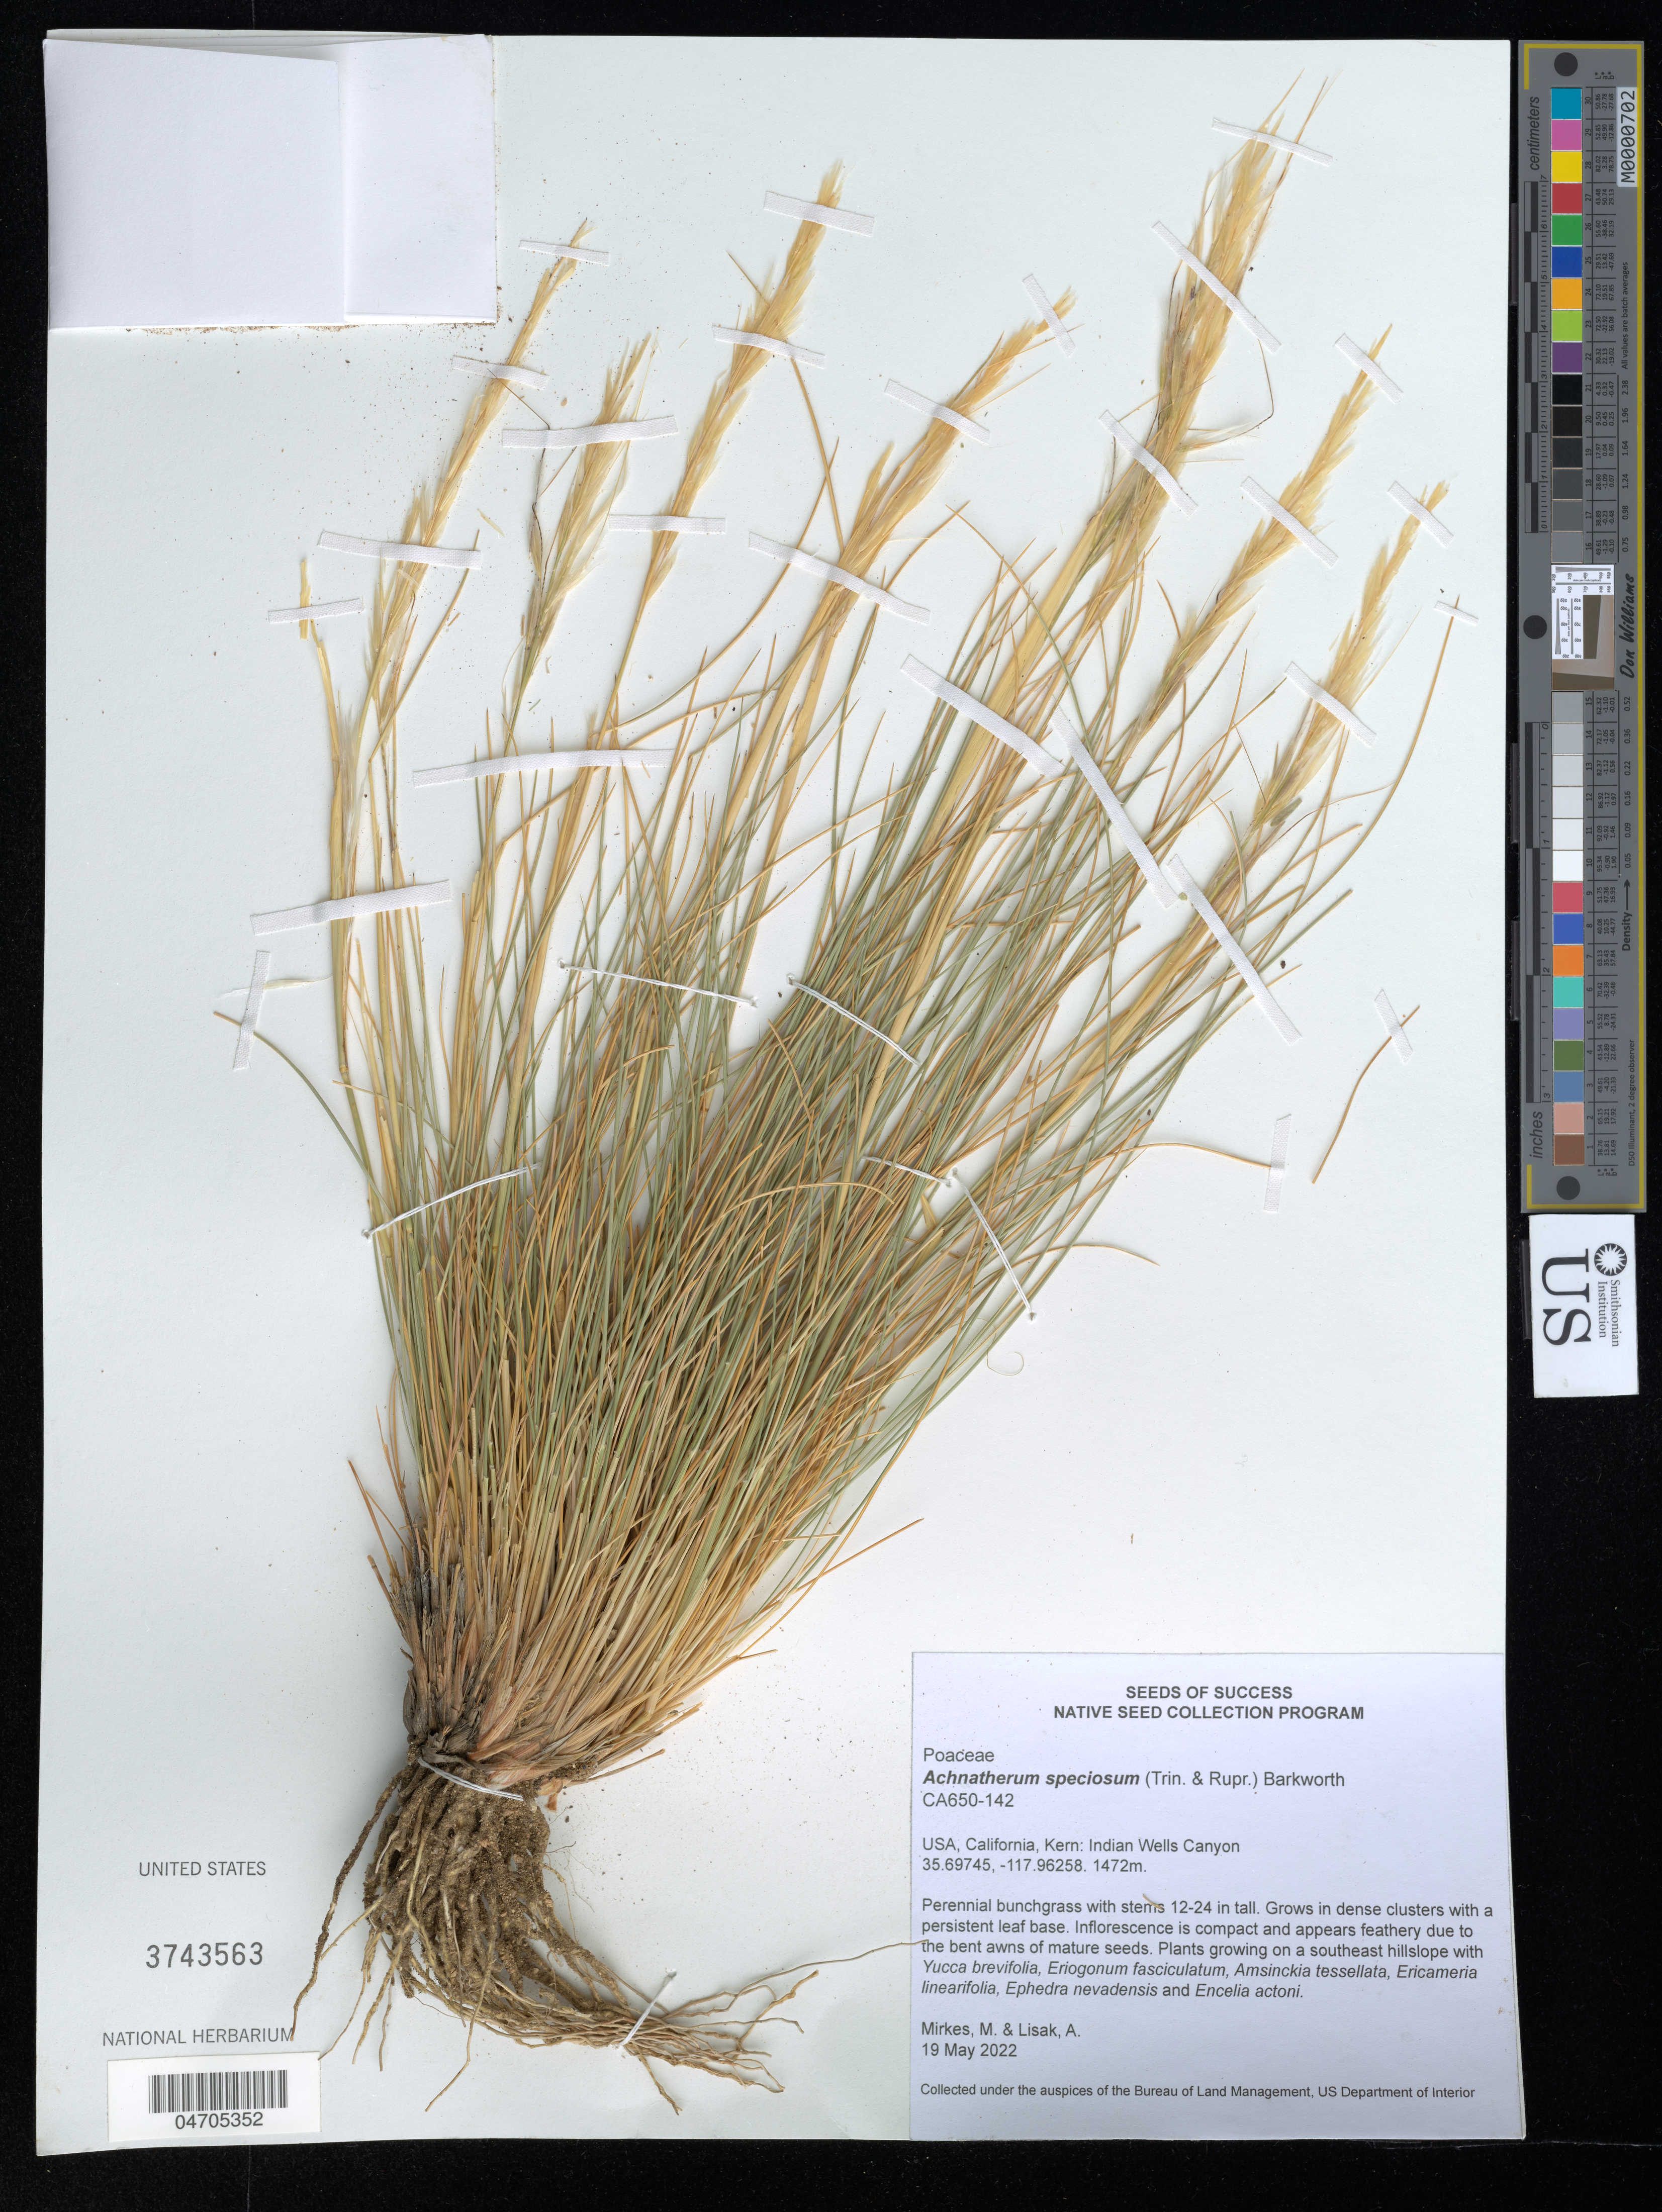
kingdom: Plantae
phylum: Tracheophyta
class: Liliopsida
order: Poales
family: Poaceae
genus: Achnatherum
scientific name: Achnatherum speciosum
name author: (Trin. & Rupr.) Barkworth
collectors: M. Mirkes & A. Lisak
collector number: CA650-142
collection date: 2022-05-19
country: United States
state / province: California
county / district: Kern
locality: Kern: Indian Wells Canyon. On a southeast hillslope.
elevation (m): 1472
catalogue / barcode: US 3743563